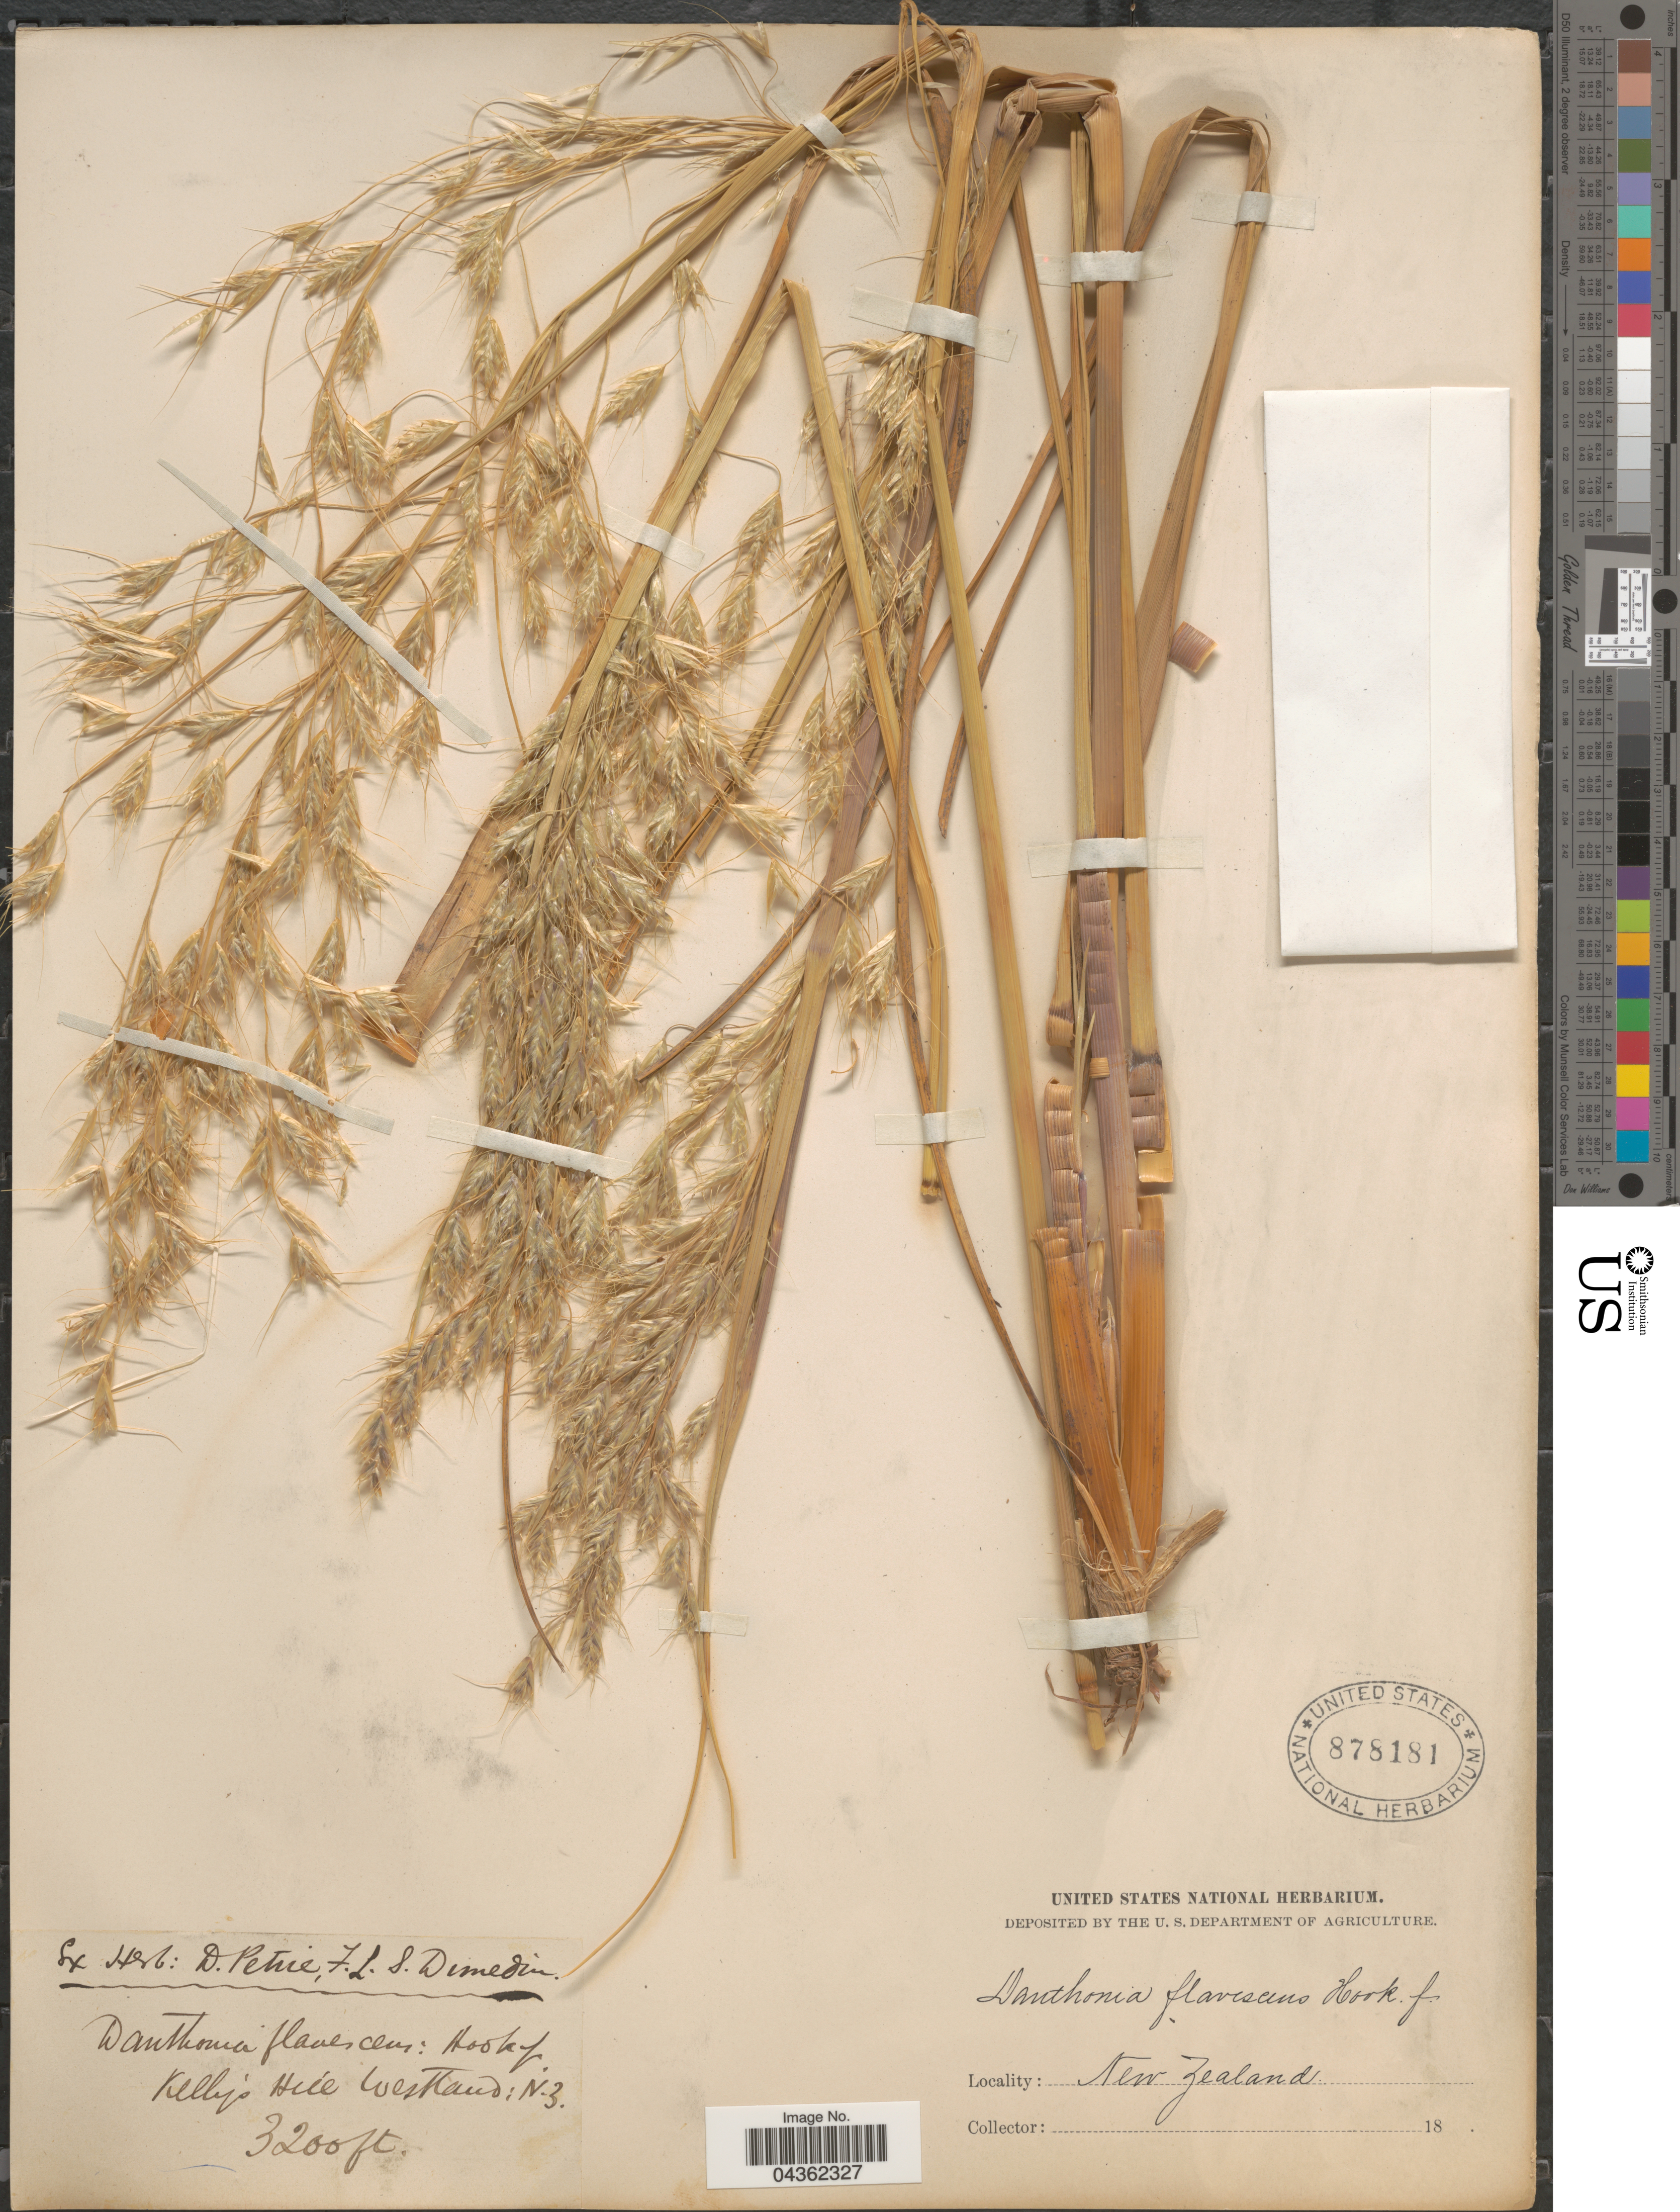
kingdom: Plantae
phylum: Tracheophyta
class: Liliopsida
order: Poales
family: Poaceae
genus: Chionochloa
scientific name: Chionochloa rigida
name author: (Raoul) Zotov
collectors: Ex Herb D. Petrie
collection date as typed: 18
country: New Zealand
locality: Kelly's Hill Westland.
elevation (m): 975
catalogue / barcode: US 878181